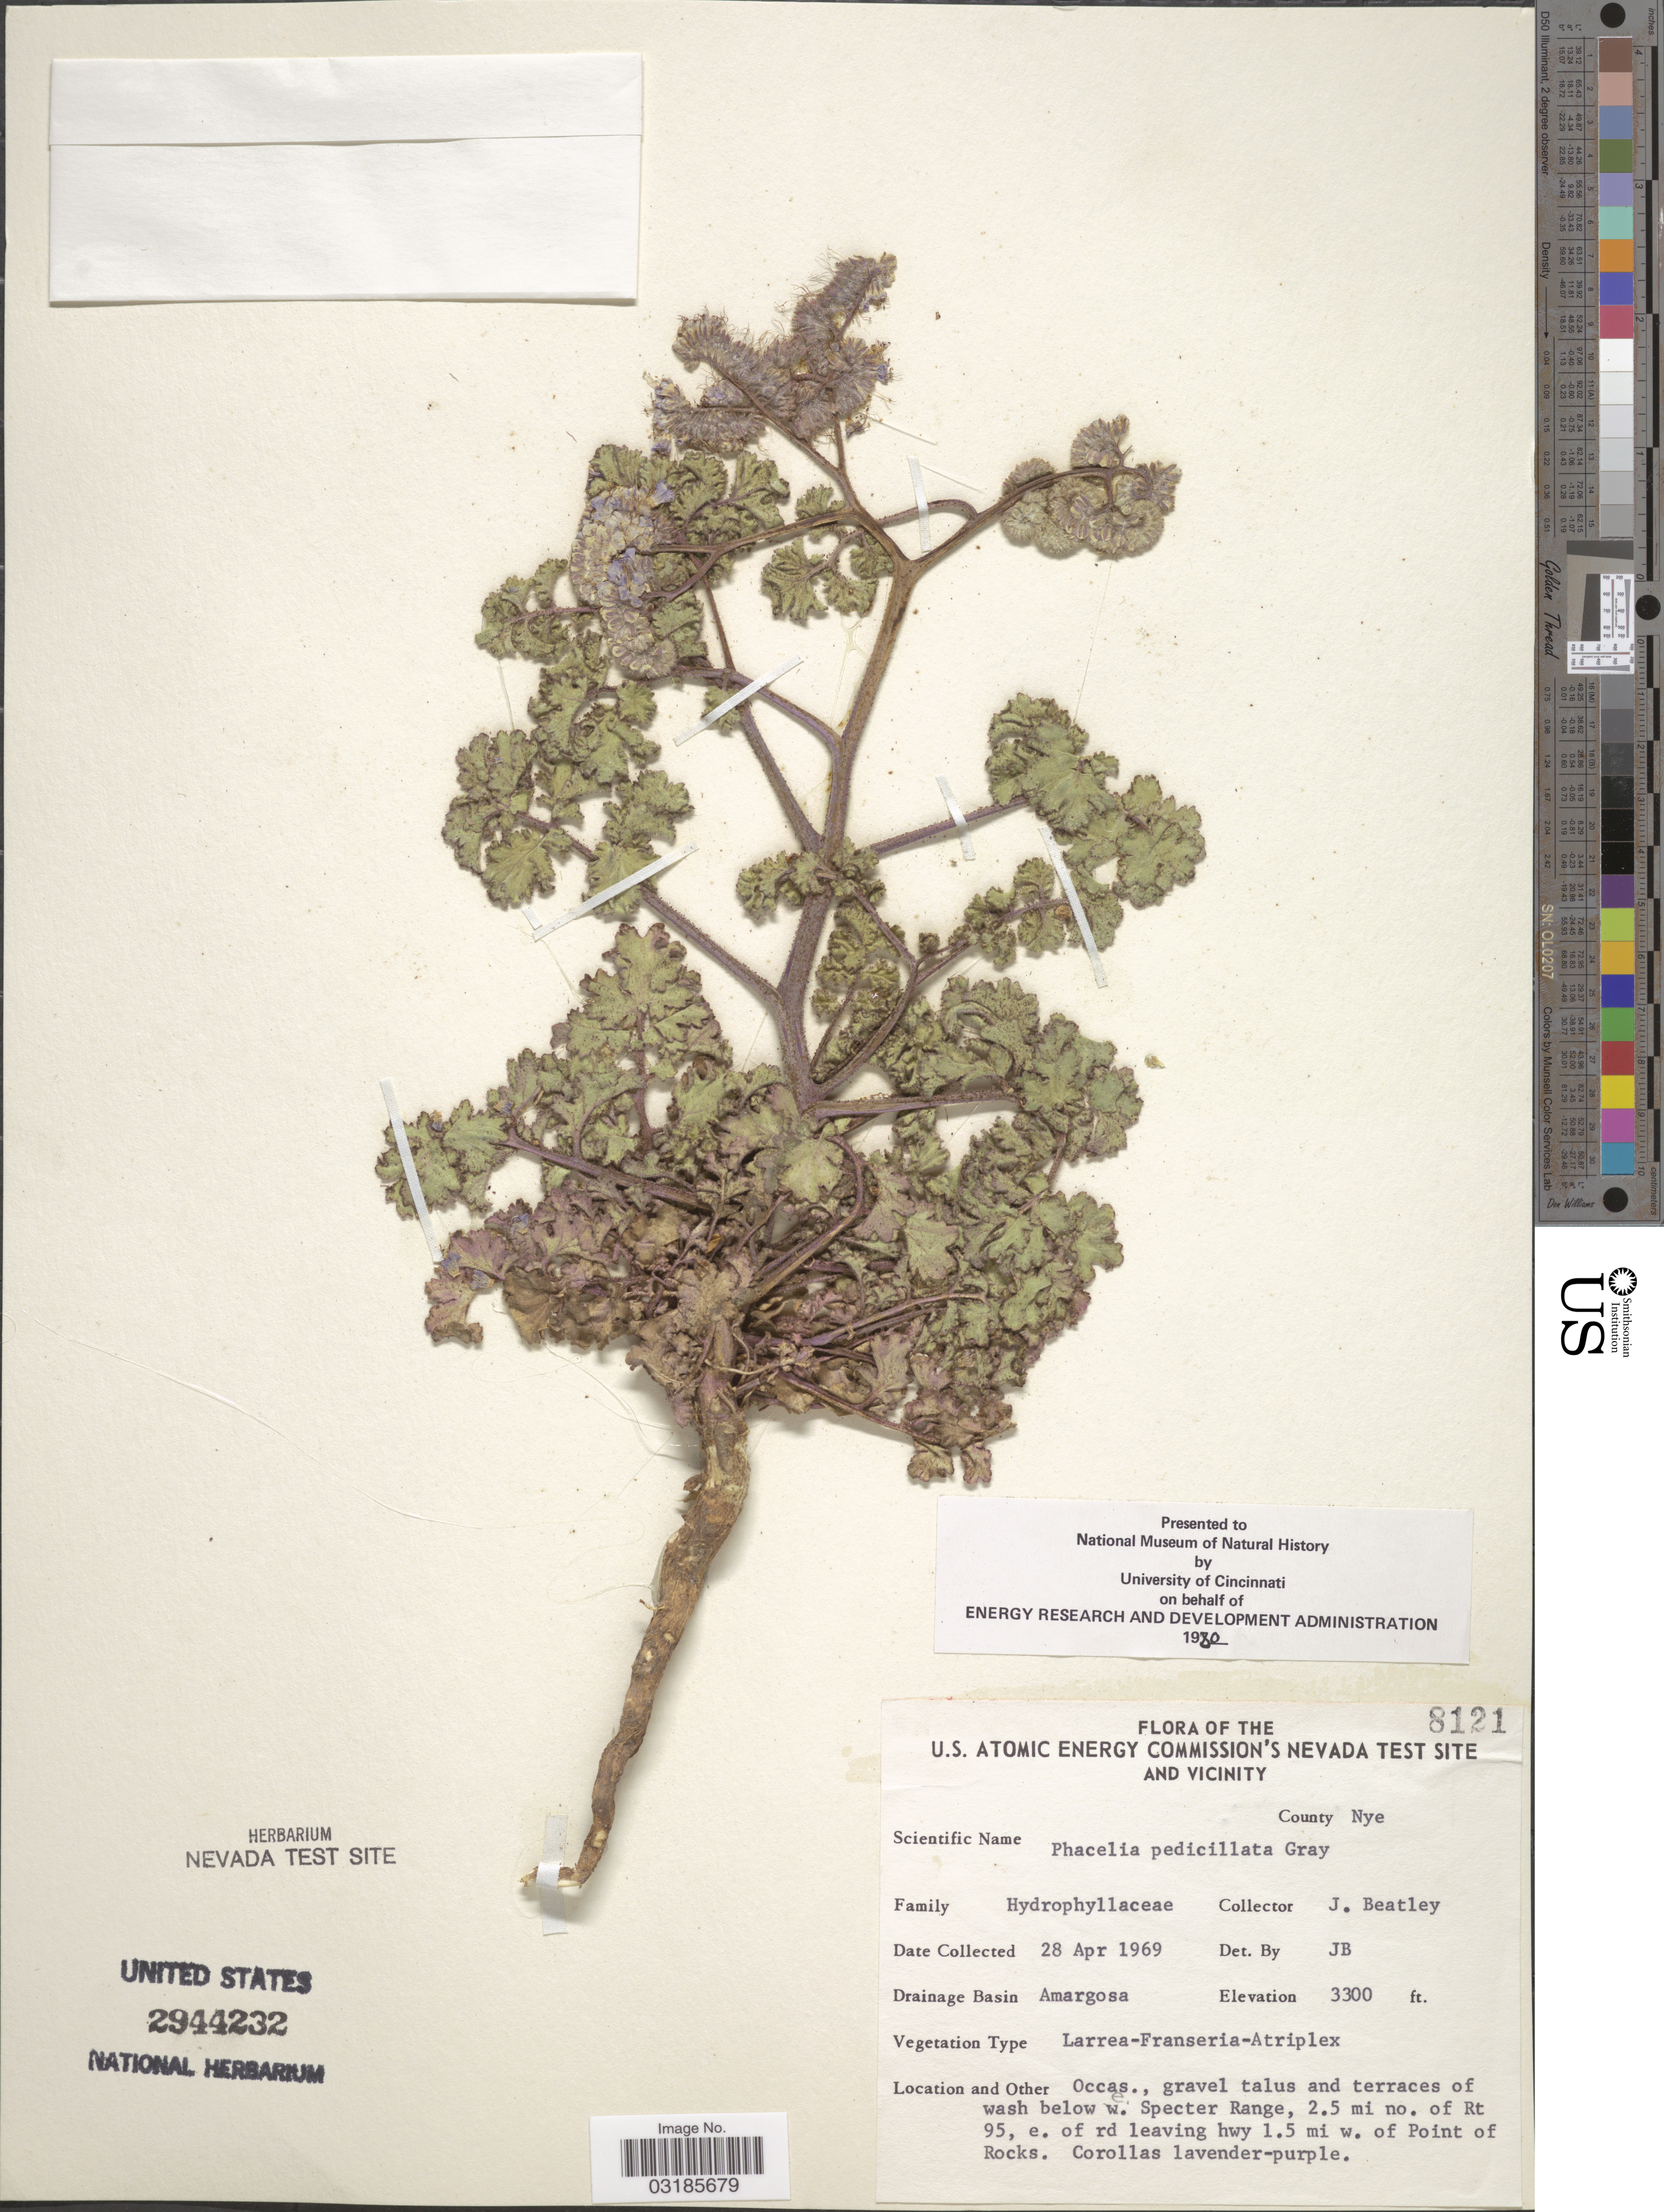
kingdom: Plantae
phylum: Tracheophyta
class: Magnoliopsida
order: Boraginales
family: Hydrophyllaceae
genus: Phacelia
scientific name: Phacelia pedicellata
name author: A. Gray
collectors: J. C. Beatley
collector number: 8121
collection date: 1969-04-28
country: United States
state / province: Nevada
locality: The U.S. Atomic Energy Commission's Nevada test site and vicinity. County Nye. Drainage Basin Amargosa. Occas., gravel talus and terraces of wash below e. Specter Range, 2.5 mi no. of Rt 95, e. of rd leaving hwy 1.5 mi w. of Point of Rocks.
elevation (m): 1006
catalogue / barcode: US 2944232